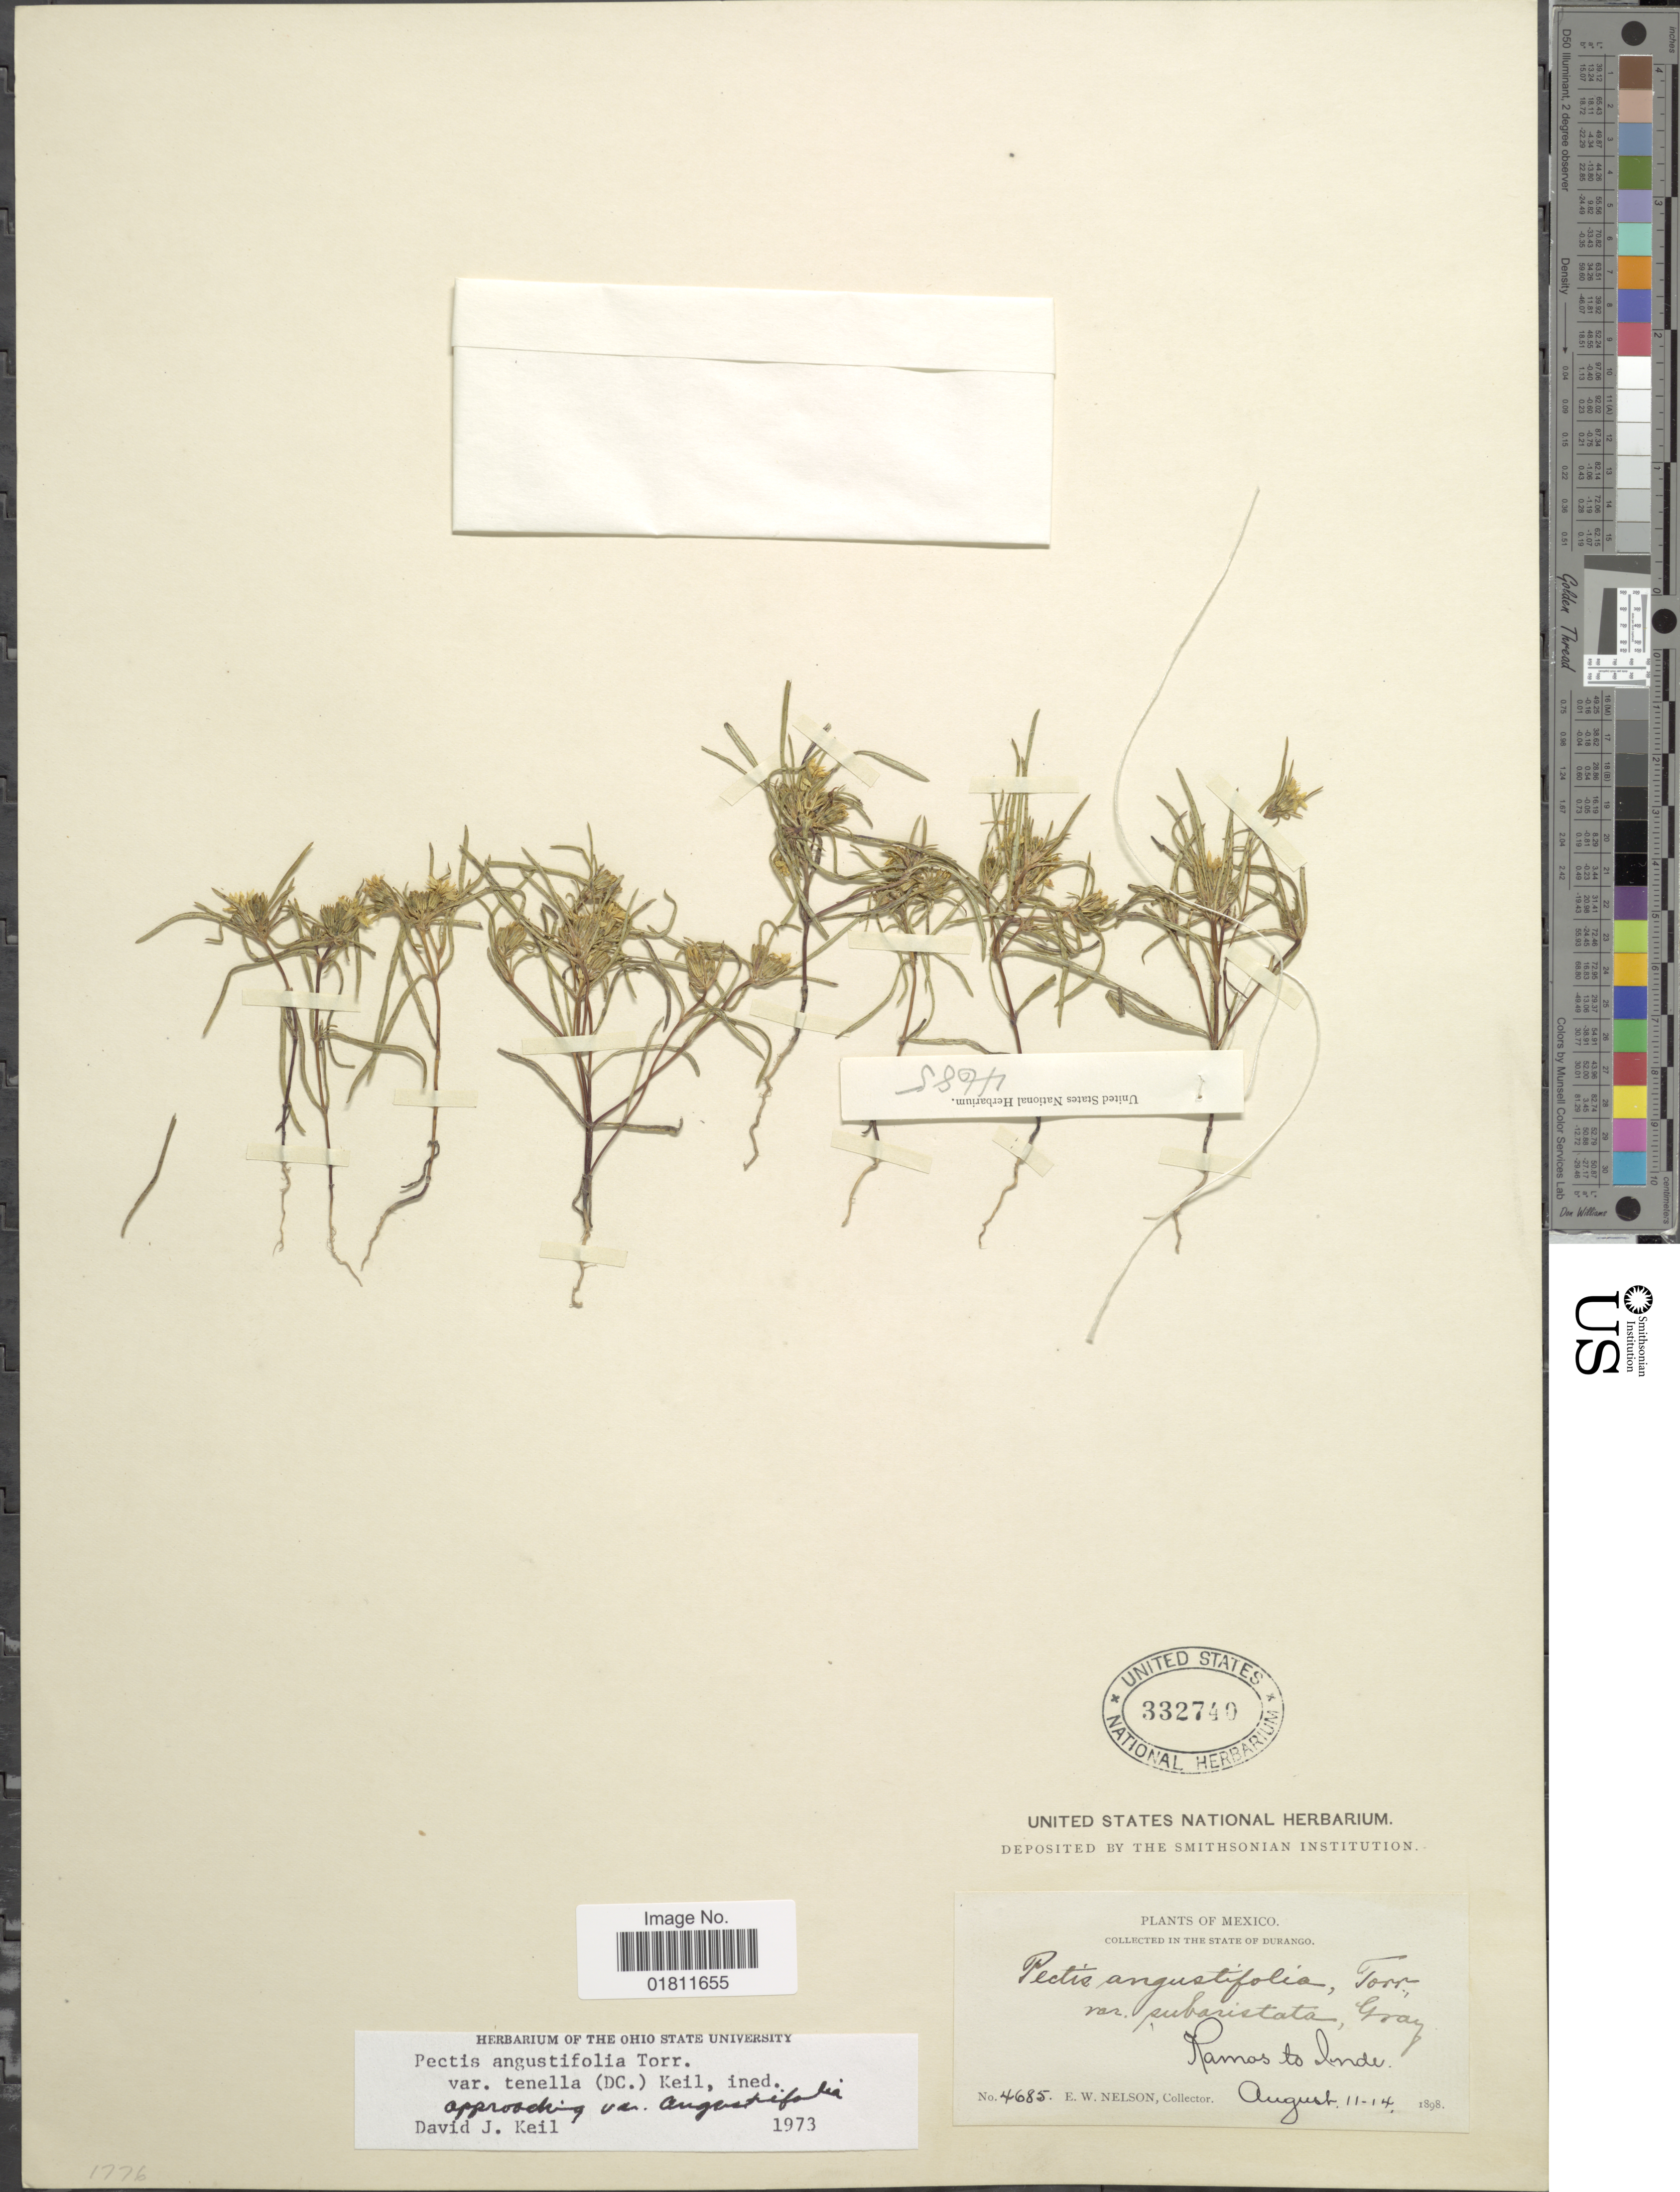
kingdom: Plantae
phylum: Tracheophyta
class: Magnoliopsida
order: Asterales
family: Asteraceae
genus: Pectis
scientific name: Pectis angustifolia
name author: Torr.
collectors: E. W. Nelson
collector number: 4685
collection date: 1898-08-11/1989-08-14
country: Mexico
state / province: Durango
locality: Mexico. State of Durango. Ramos to Inde.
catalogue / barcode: US 332740